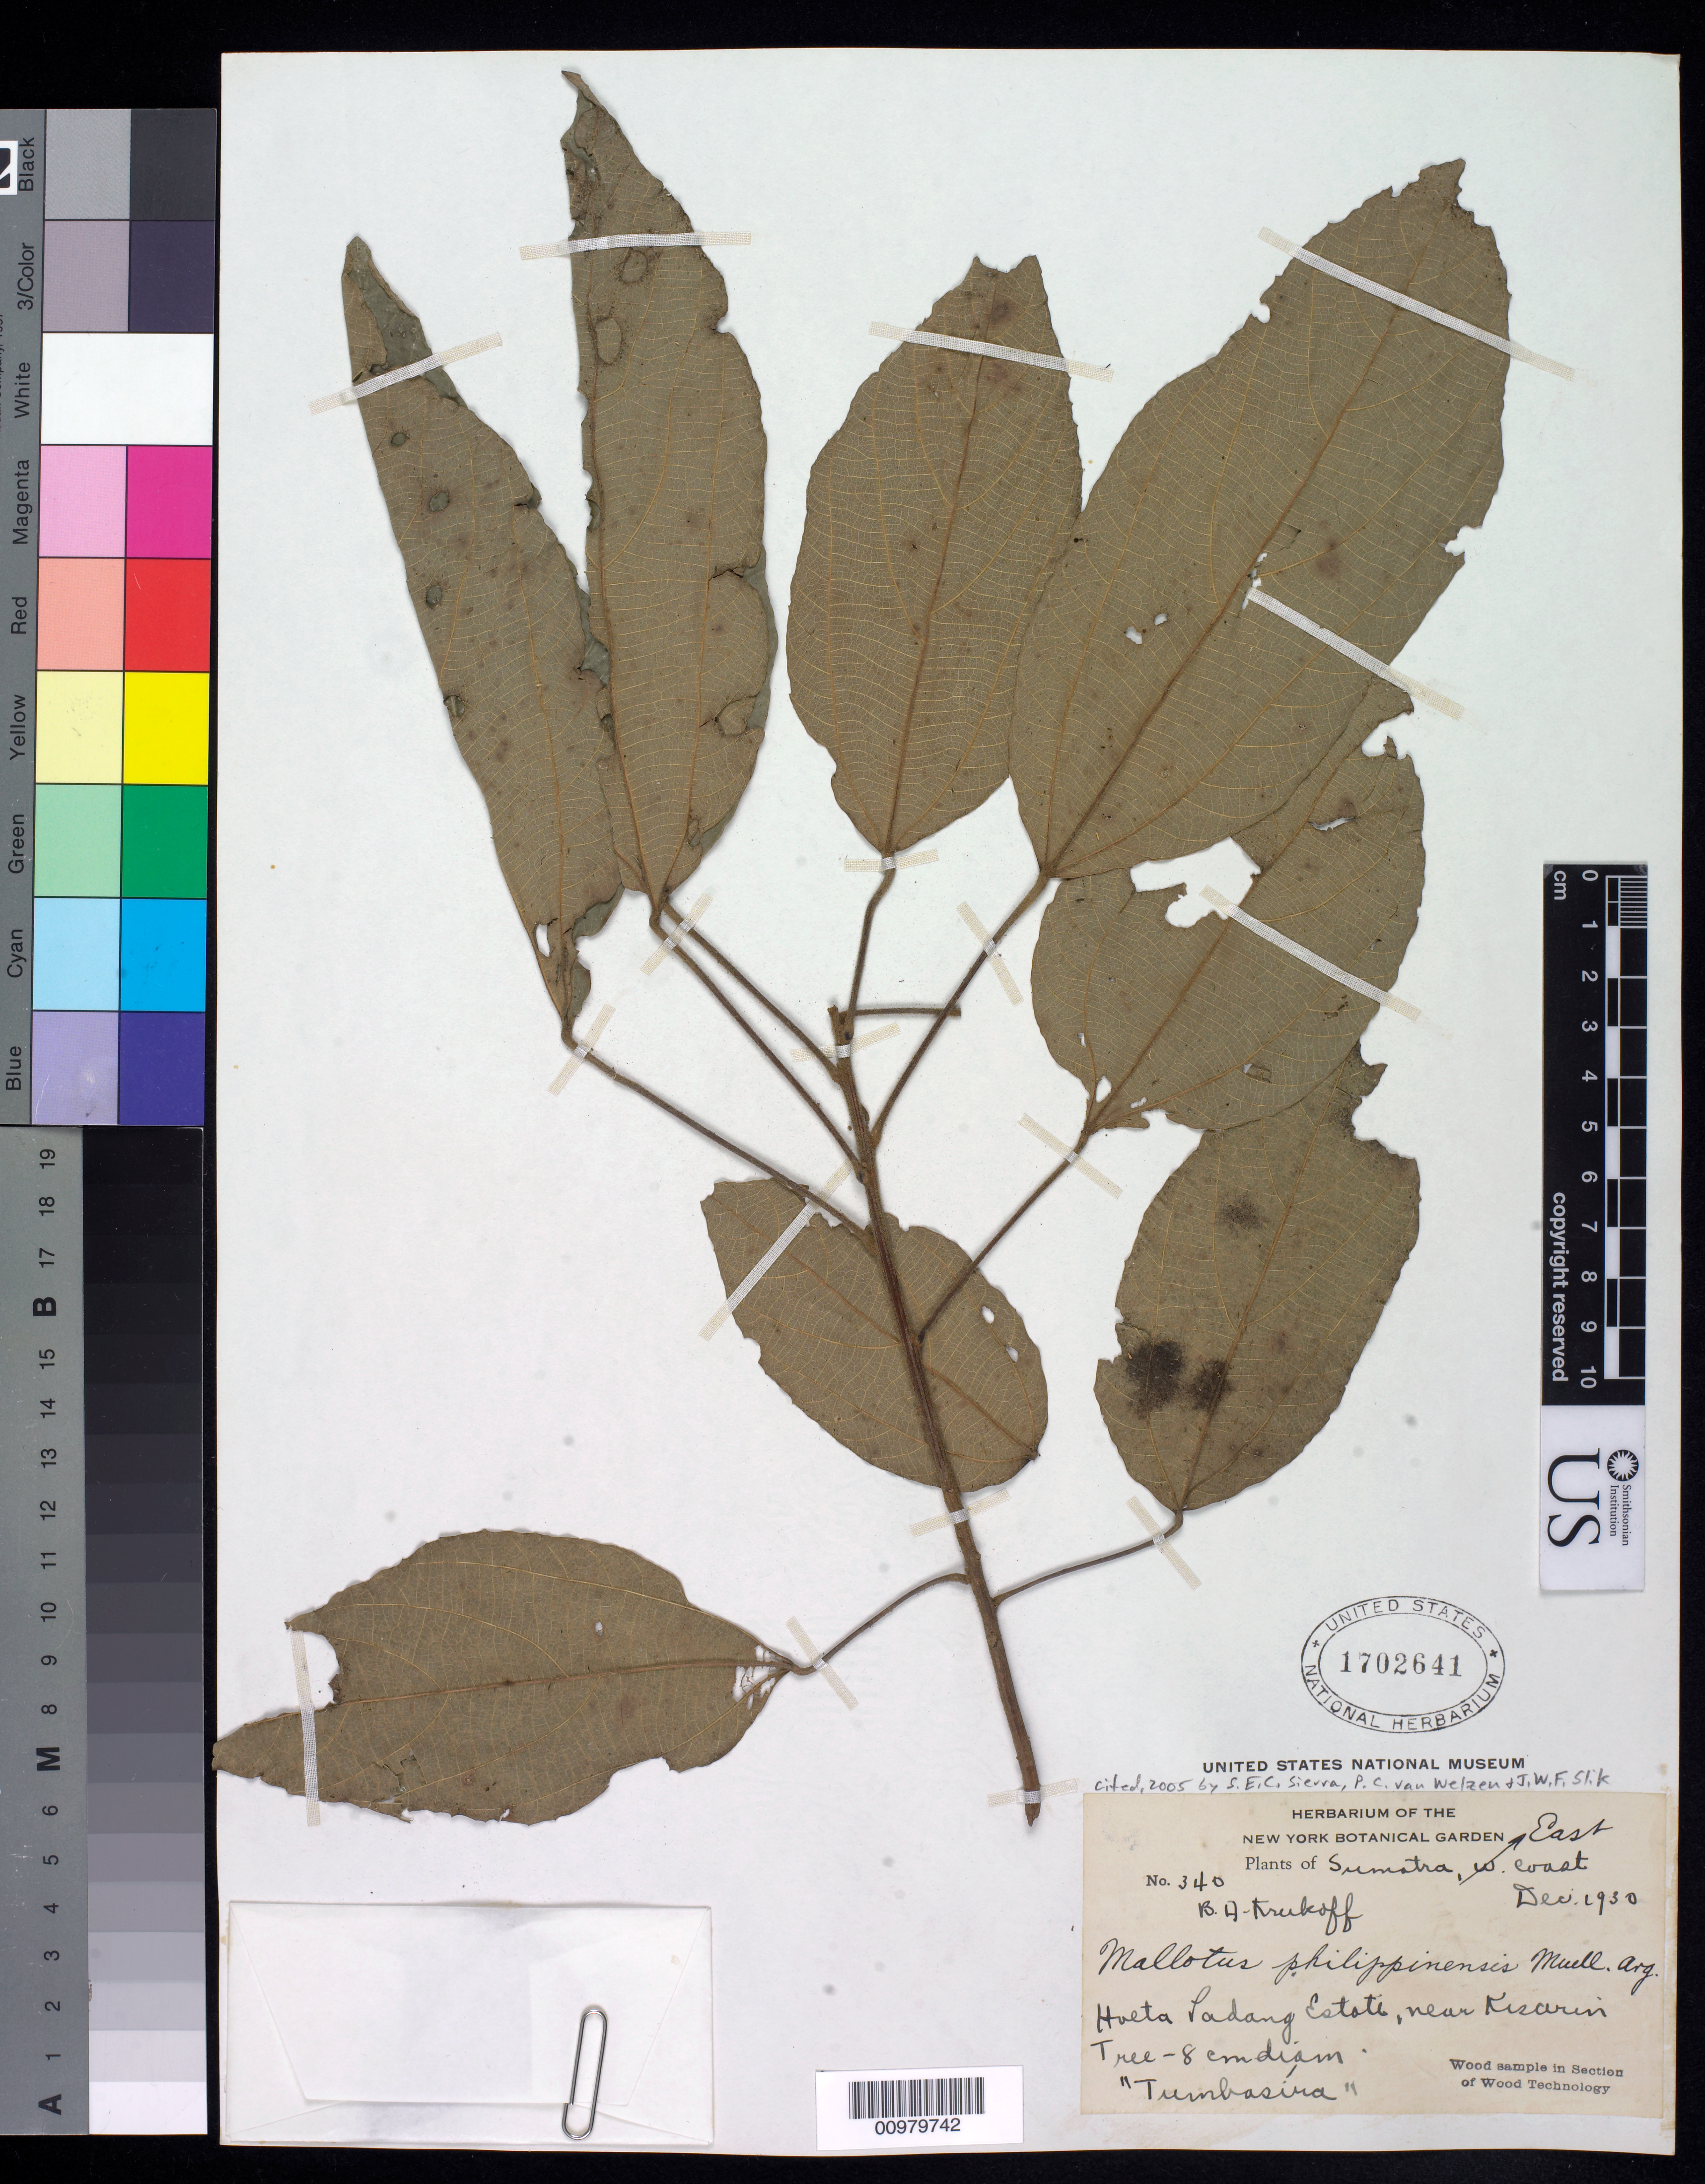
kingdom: Plantae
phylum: Tracheophyta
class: Magnoliopsida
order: Malpighiales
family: Euphorbiaceae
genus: Mallotus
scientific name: Mallotus philippensis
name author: (Lam.) Müll. Arg.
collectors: B. A. Krukoff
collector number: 340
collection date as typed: Dec 1930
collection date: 1930-12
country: Indonesia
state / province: Sumatra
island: Sumatra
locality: Hueta Padang Estate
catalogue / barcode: US 1702641